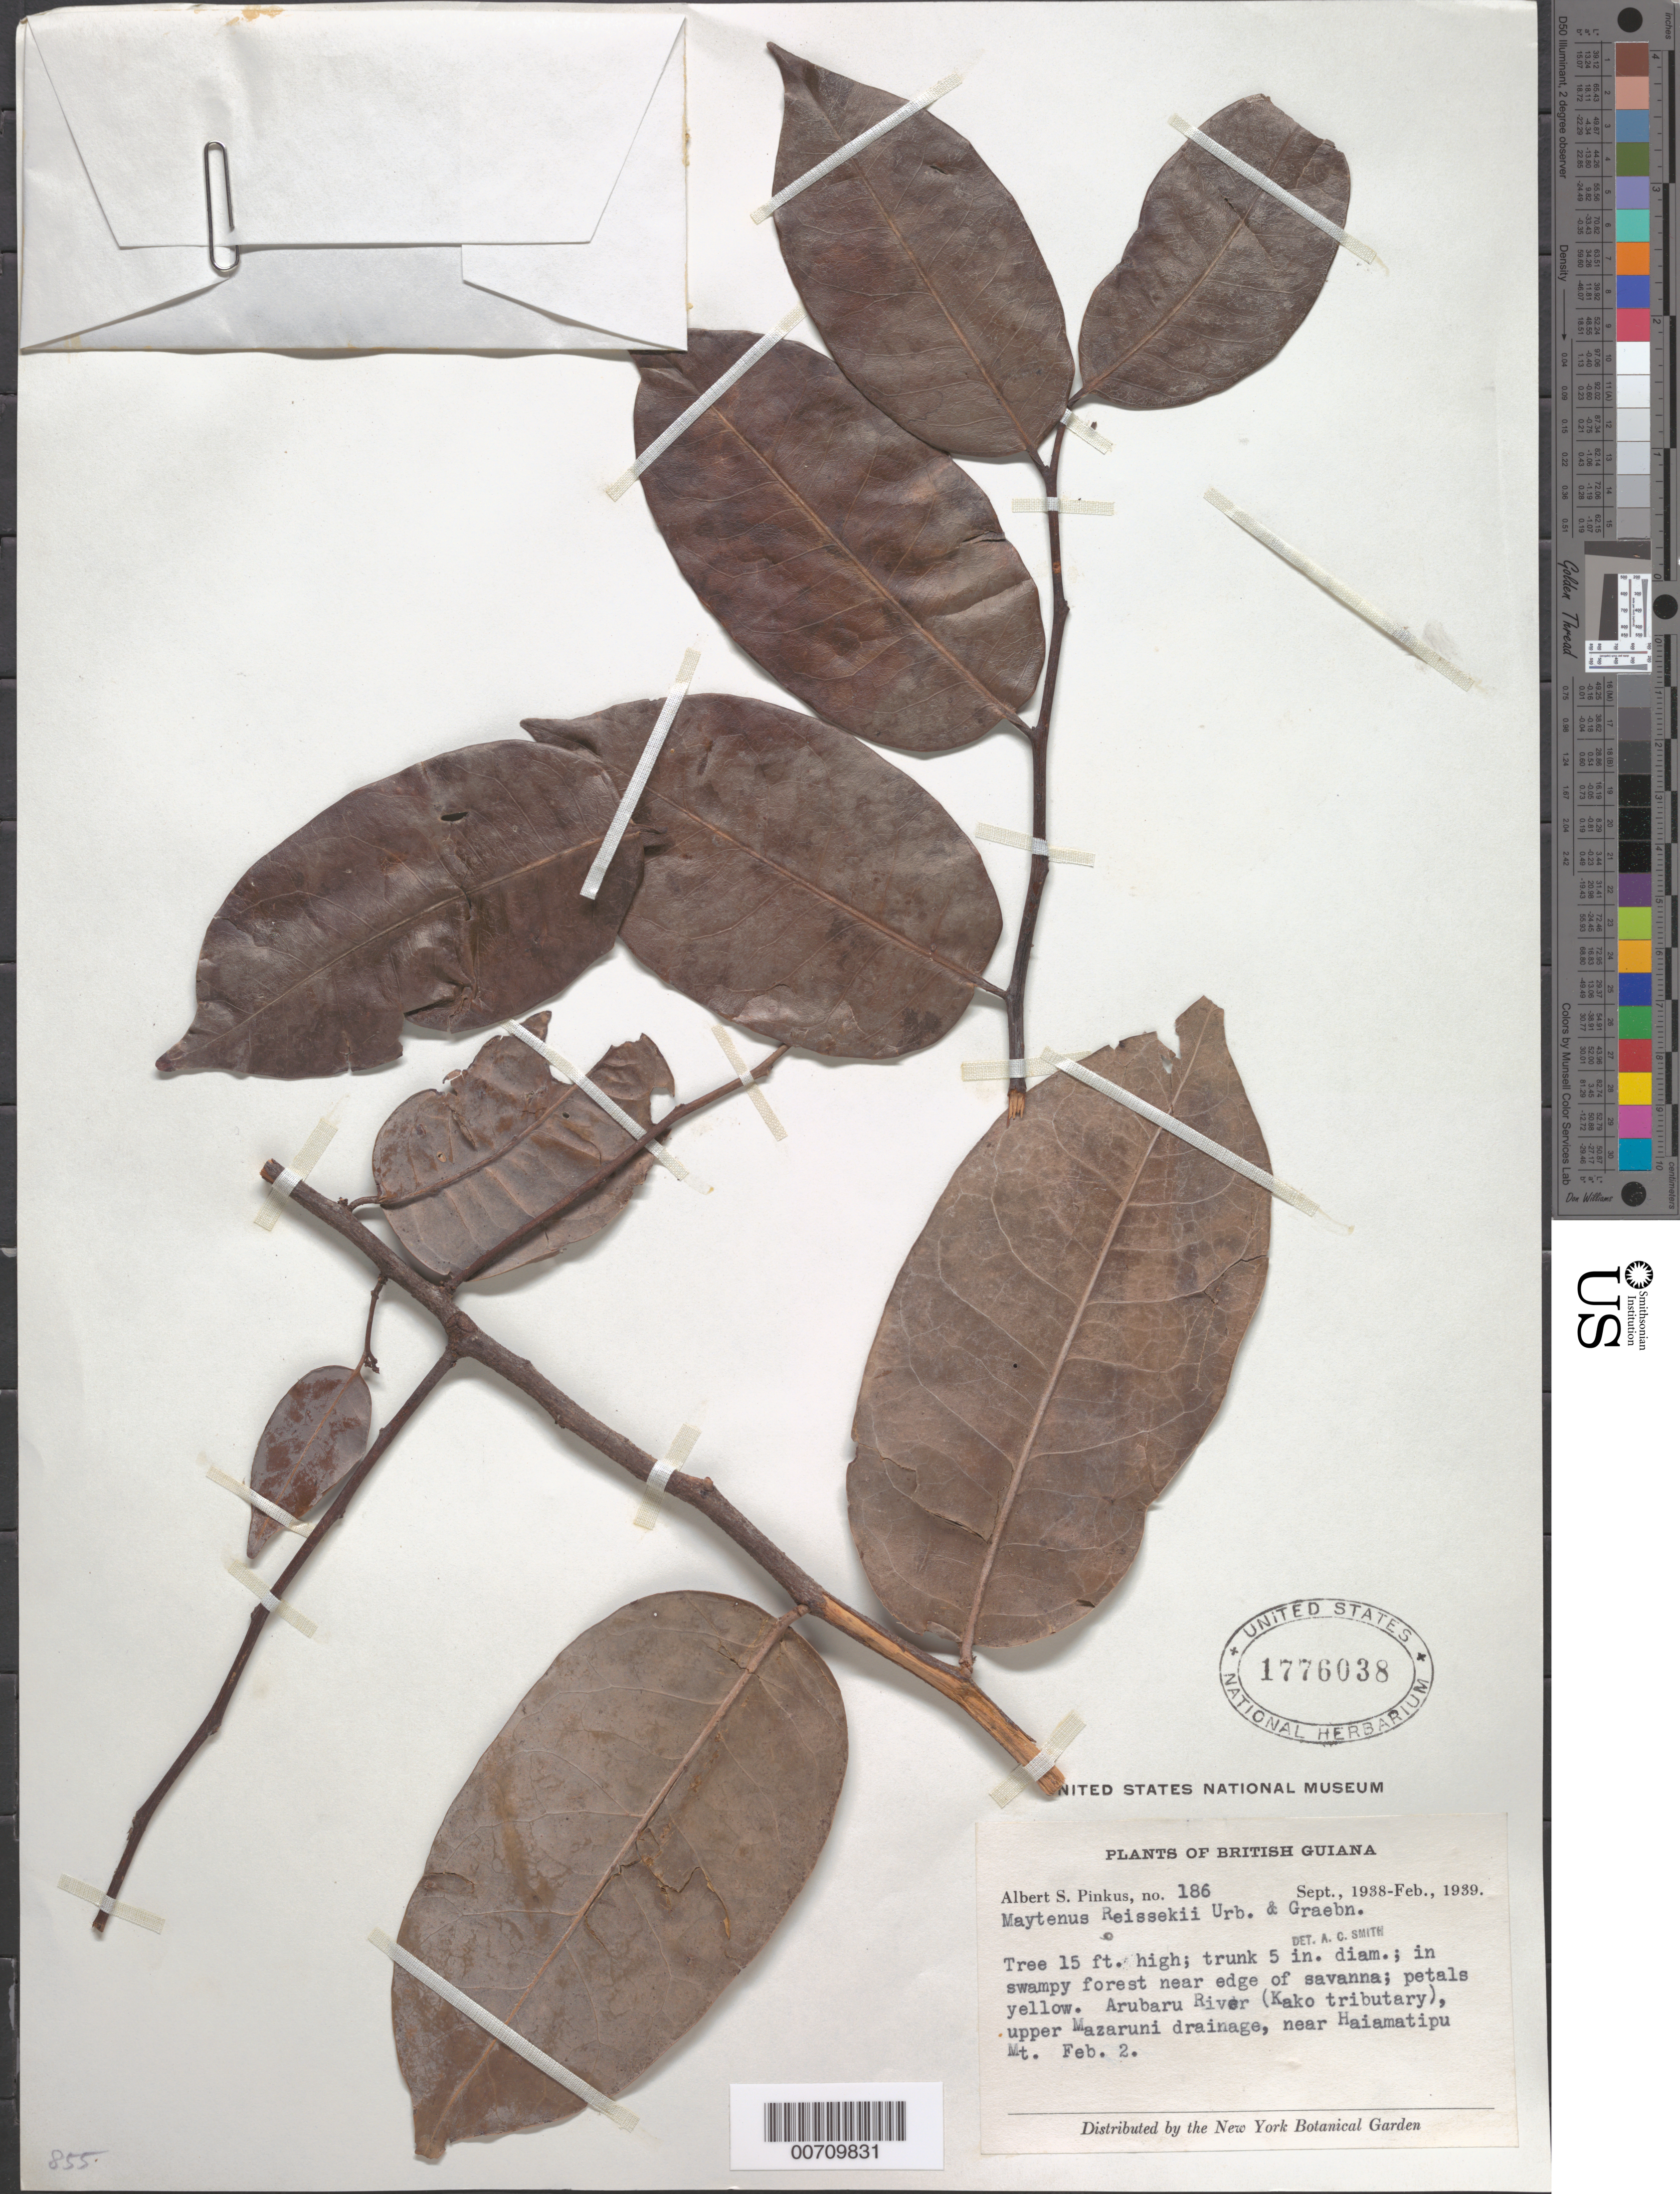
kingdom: Plantae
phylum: Tracheophyta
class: Magnoliopsida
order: Celastrales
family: Celastraceae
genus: Maytenus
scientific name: Maytenus reissekii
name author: Urb.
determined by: Smith, A. C.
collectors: A. Pinkus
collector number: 186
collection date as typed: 2-Feb-39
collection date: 1939-02-02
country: Guyana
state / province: Cuyuni-Mazaruni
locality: Arabaru R. (Kako trib.), upper Mazaruni drainage, near Haiamatipu Mt.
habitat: Swampy forest near edge of savanna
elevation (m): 610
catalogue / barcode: US 1776038